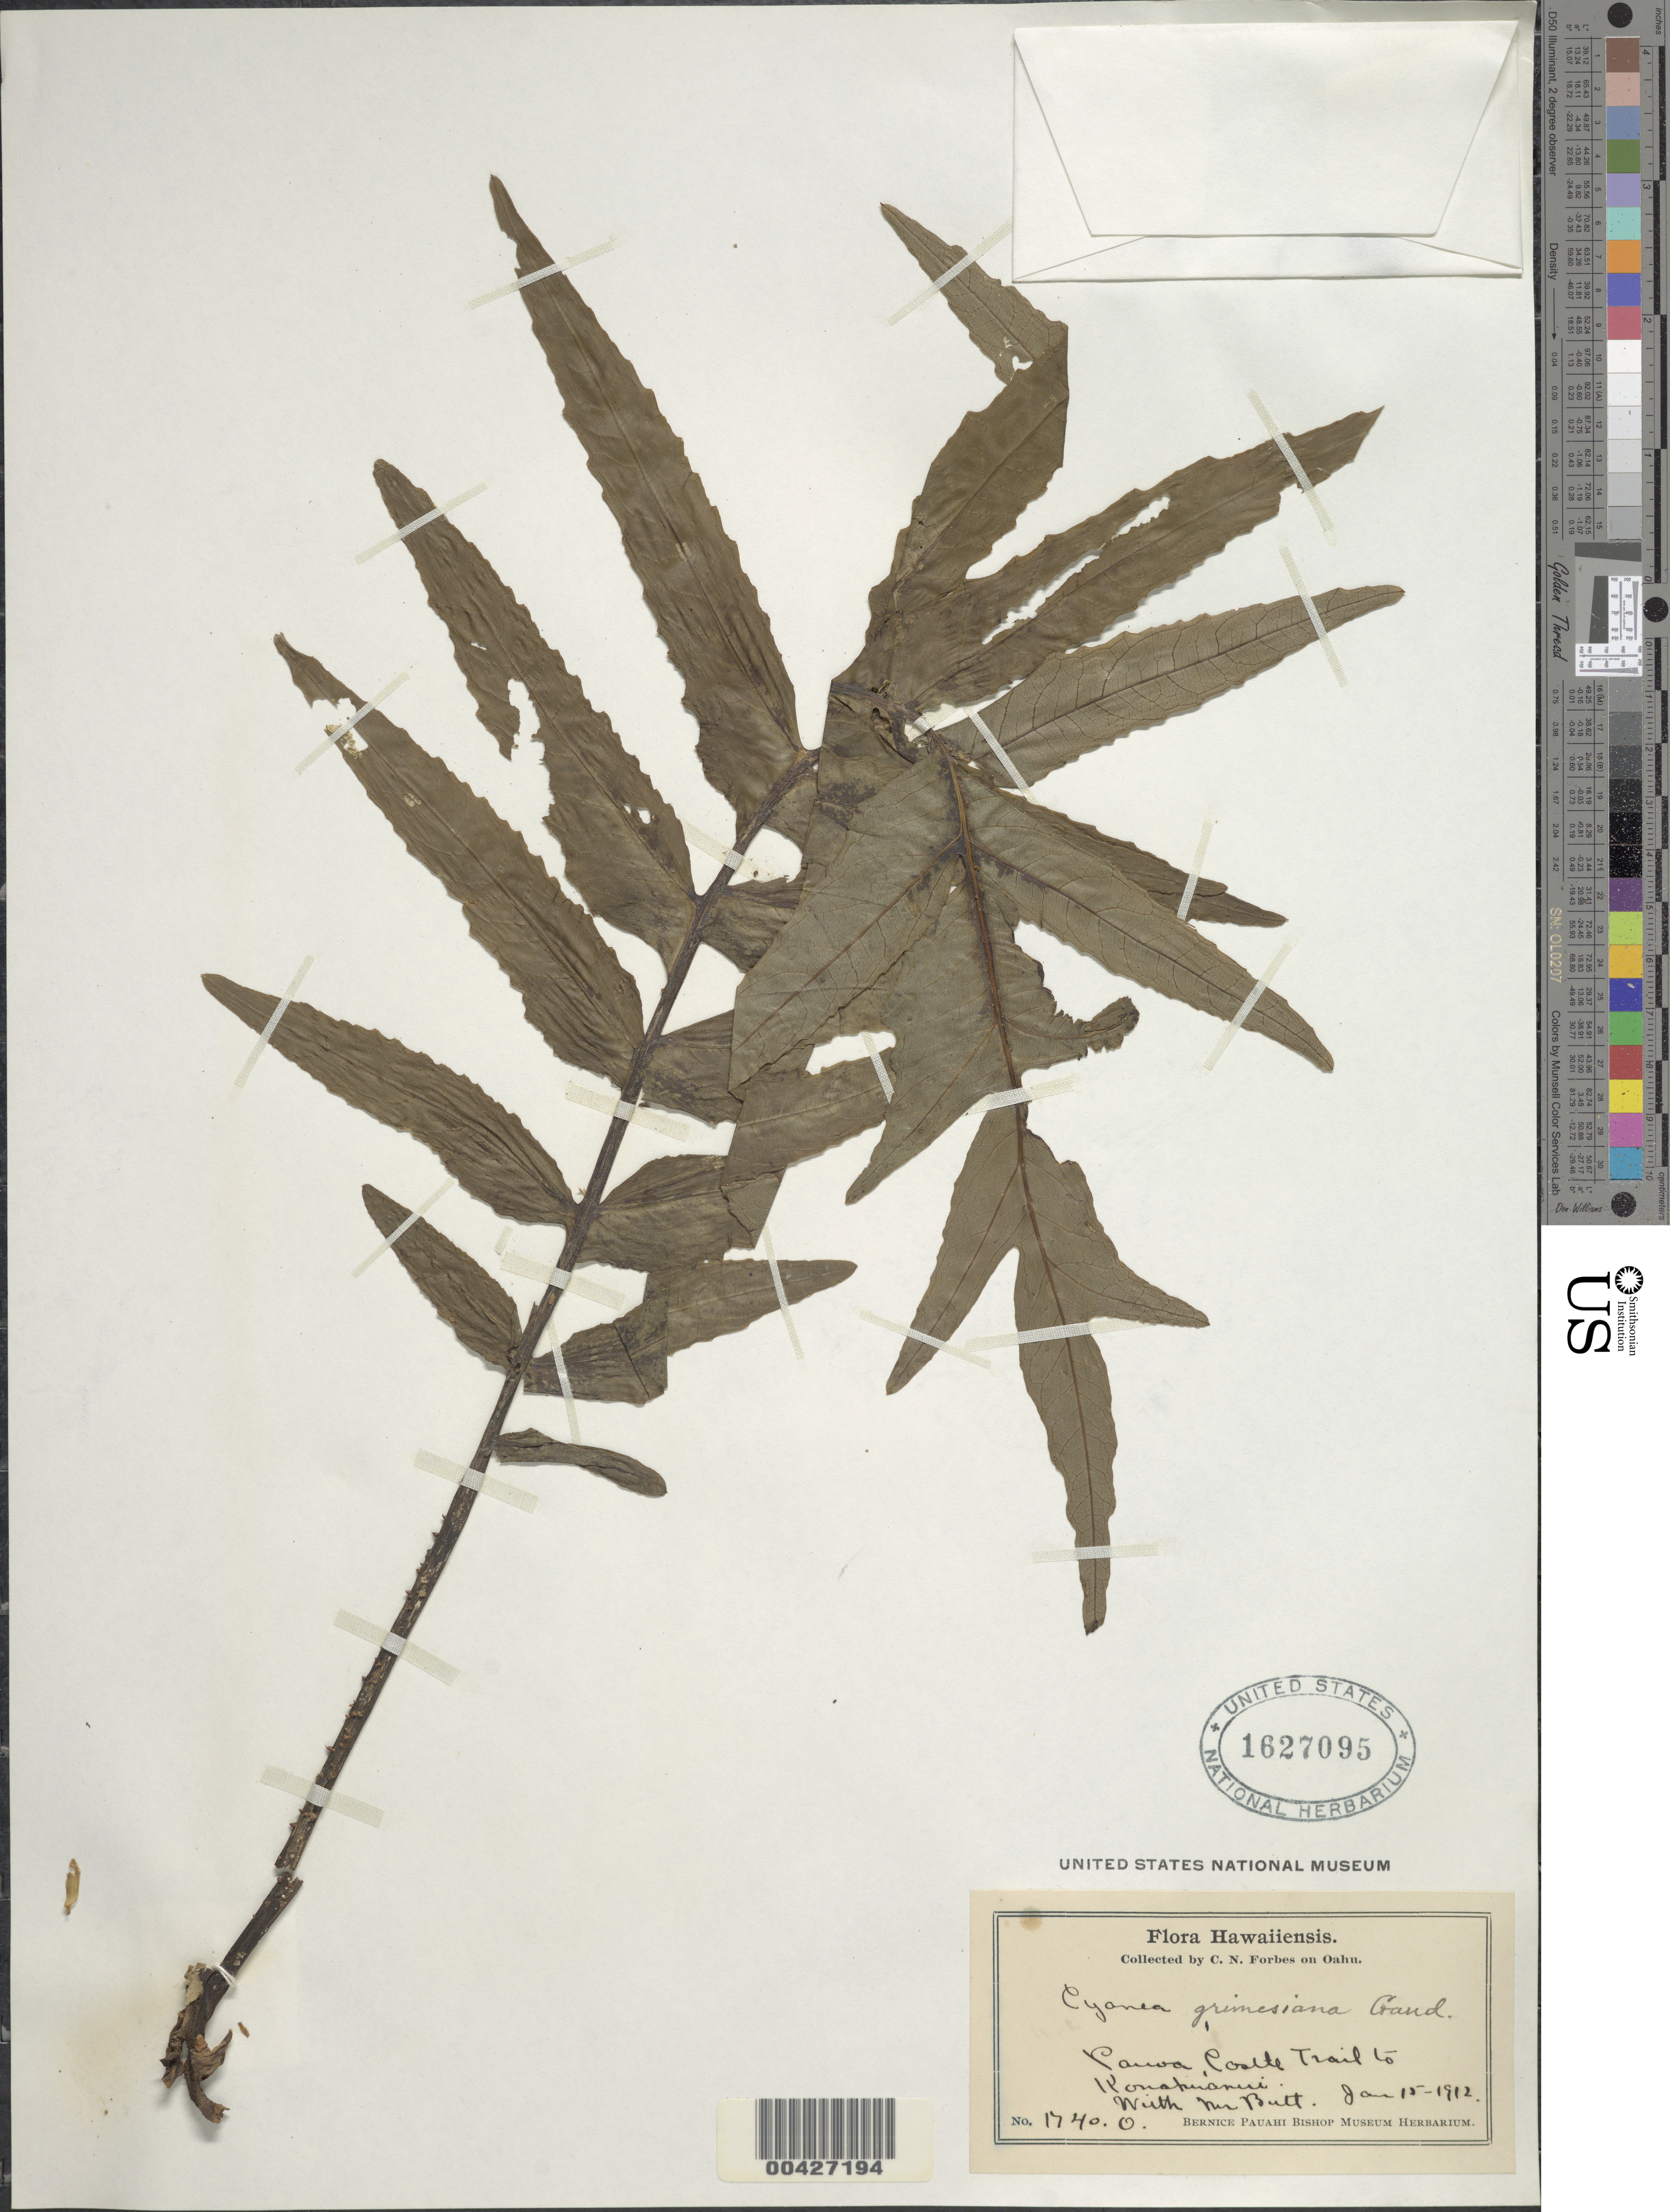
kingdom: Plantae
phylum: Tracheophyta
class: Magnoliopsida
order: Asterales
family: Campanulaceae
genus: Cyanea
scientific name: Cyanea grimesiana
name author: Gaudich.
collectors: C. N. Forbes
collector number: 1740.O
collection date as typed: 15 Jan 1912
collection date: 1912-01-15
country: United States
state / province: Hawaii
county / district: Honolulu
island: Oahu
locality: Pauoa, Castle Trail to Konahuanui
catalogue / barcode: US 1627095